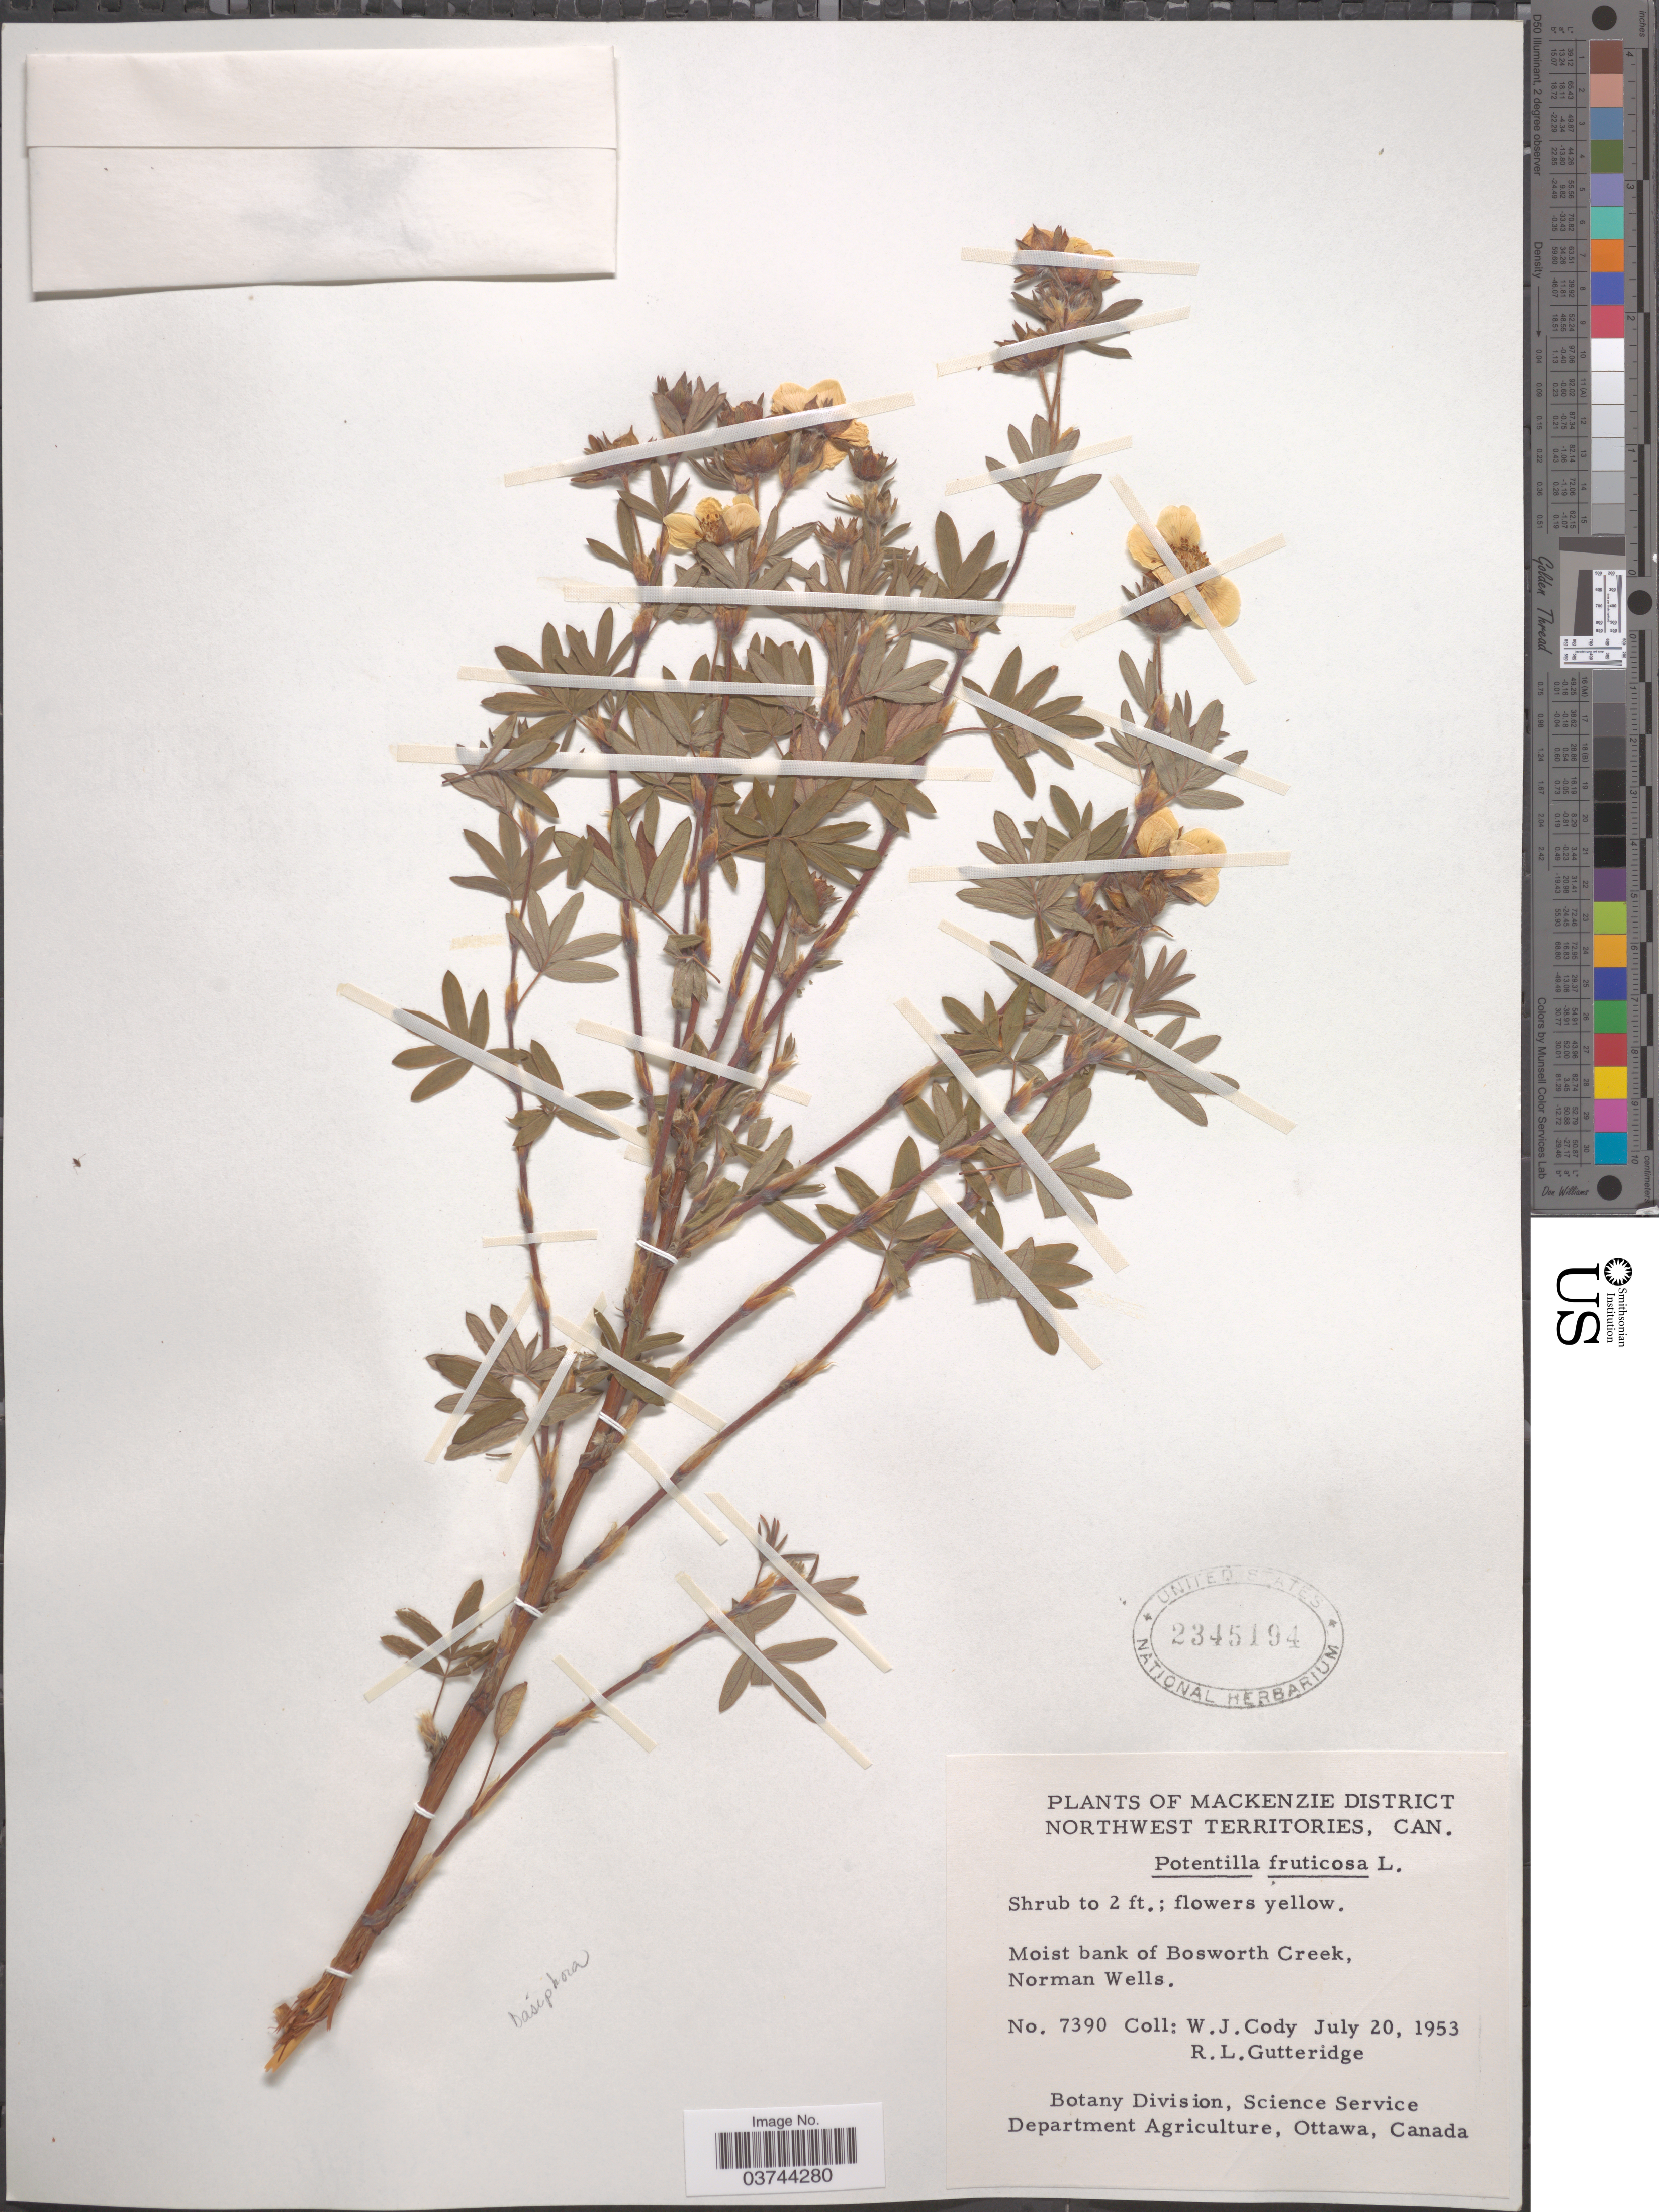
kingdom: Plantae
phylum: Tracheophyta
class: Magnoliopsida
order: Rosales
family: Rosaceae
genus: Dasiphora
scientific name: Dasiphora fruticosa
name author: (L.) Rydb.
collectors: W. Cody & R. Gutteridge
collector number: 7390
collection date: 1953-07-20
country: Canada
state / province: Northwest Territories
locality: Mackenzie District. Moist bank of Bosworth Creek, Norman Wells.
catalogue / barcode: US 2345194